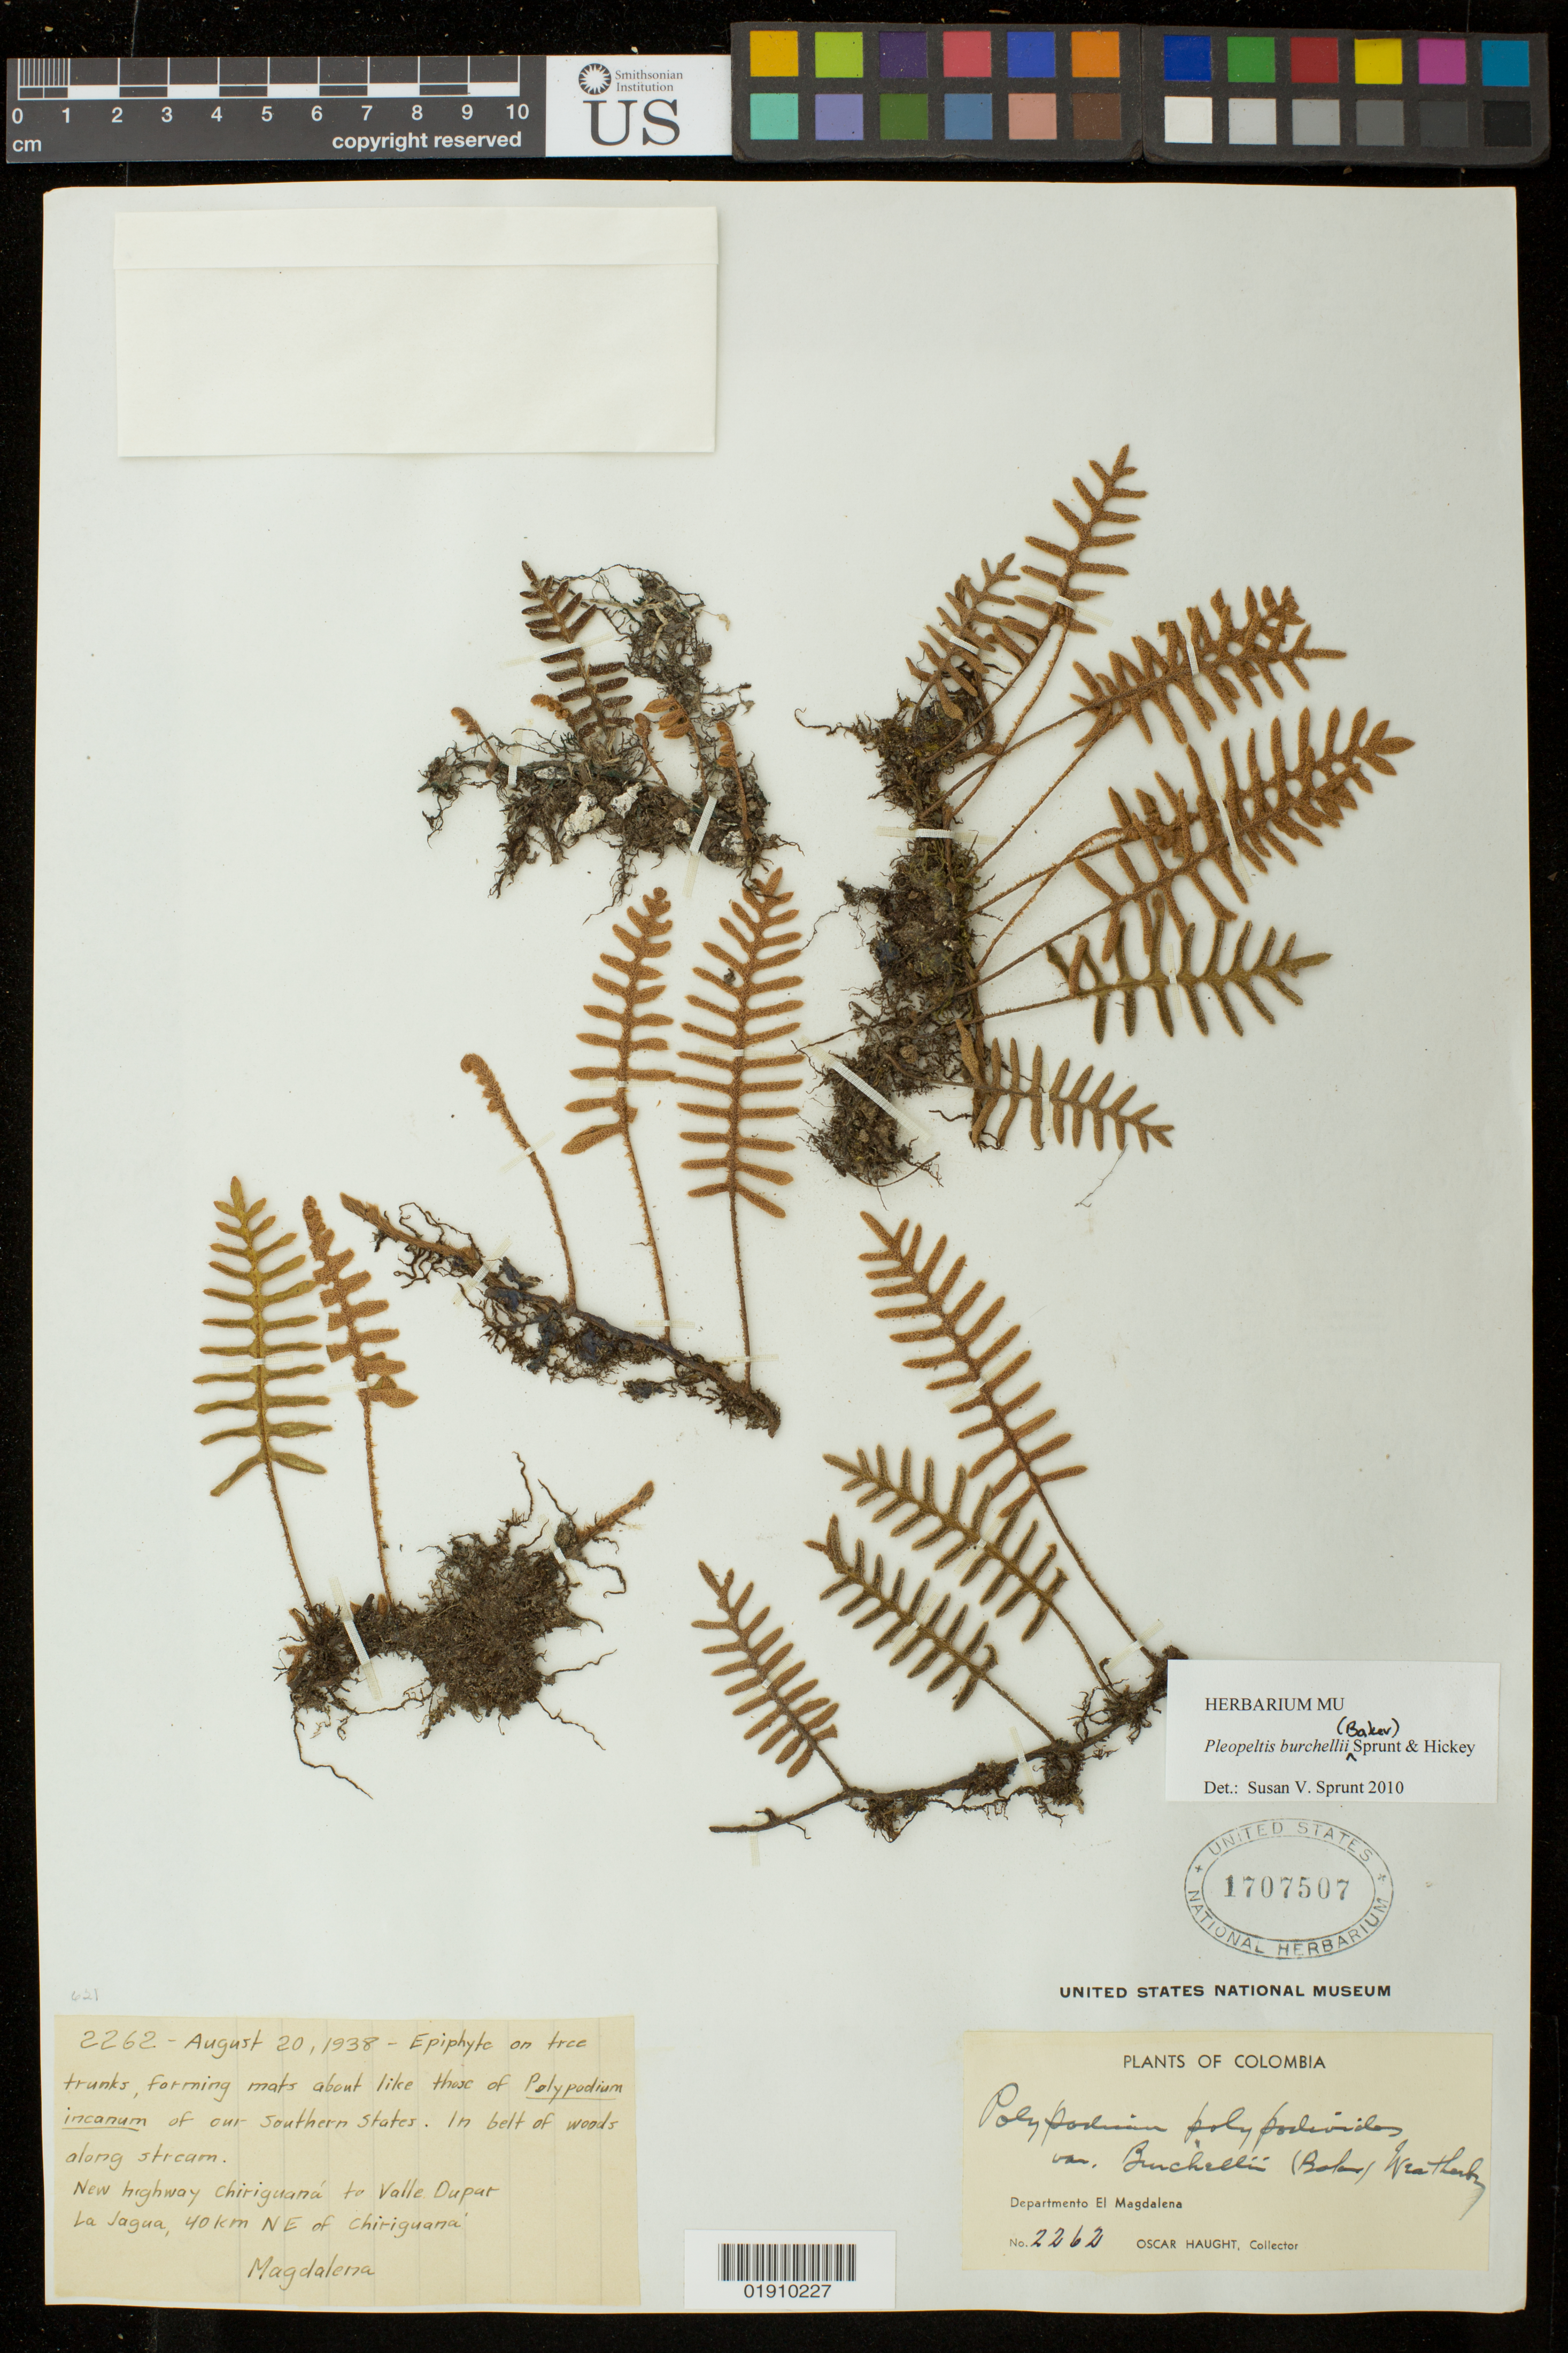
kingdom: Plantae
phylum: Tracheophyta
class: Polypodiopsida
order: Polypodiales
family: Polypodiaceae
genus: Pleopeltis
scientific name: Pleopeltis burchellii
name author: (Baker) Sprunt & Hickey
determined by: Sprunt, S. V.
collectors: O. Haught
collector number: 2262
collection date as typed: August 20, 1938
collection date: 1938-08-20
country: Colombia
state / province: Magdalena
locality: New highway Ciriguana to Valle Dupr La Jagua, 40 km NEW of Chiriguana, Magdalena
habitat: in belt of woods along stream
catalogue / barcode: US 1707507